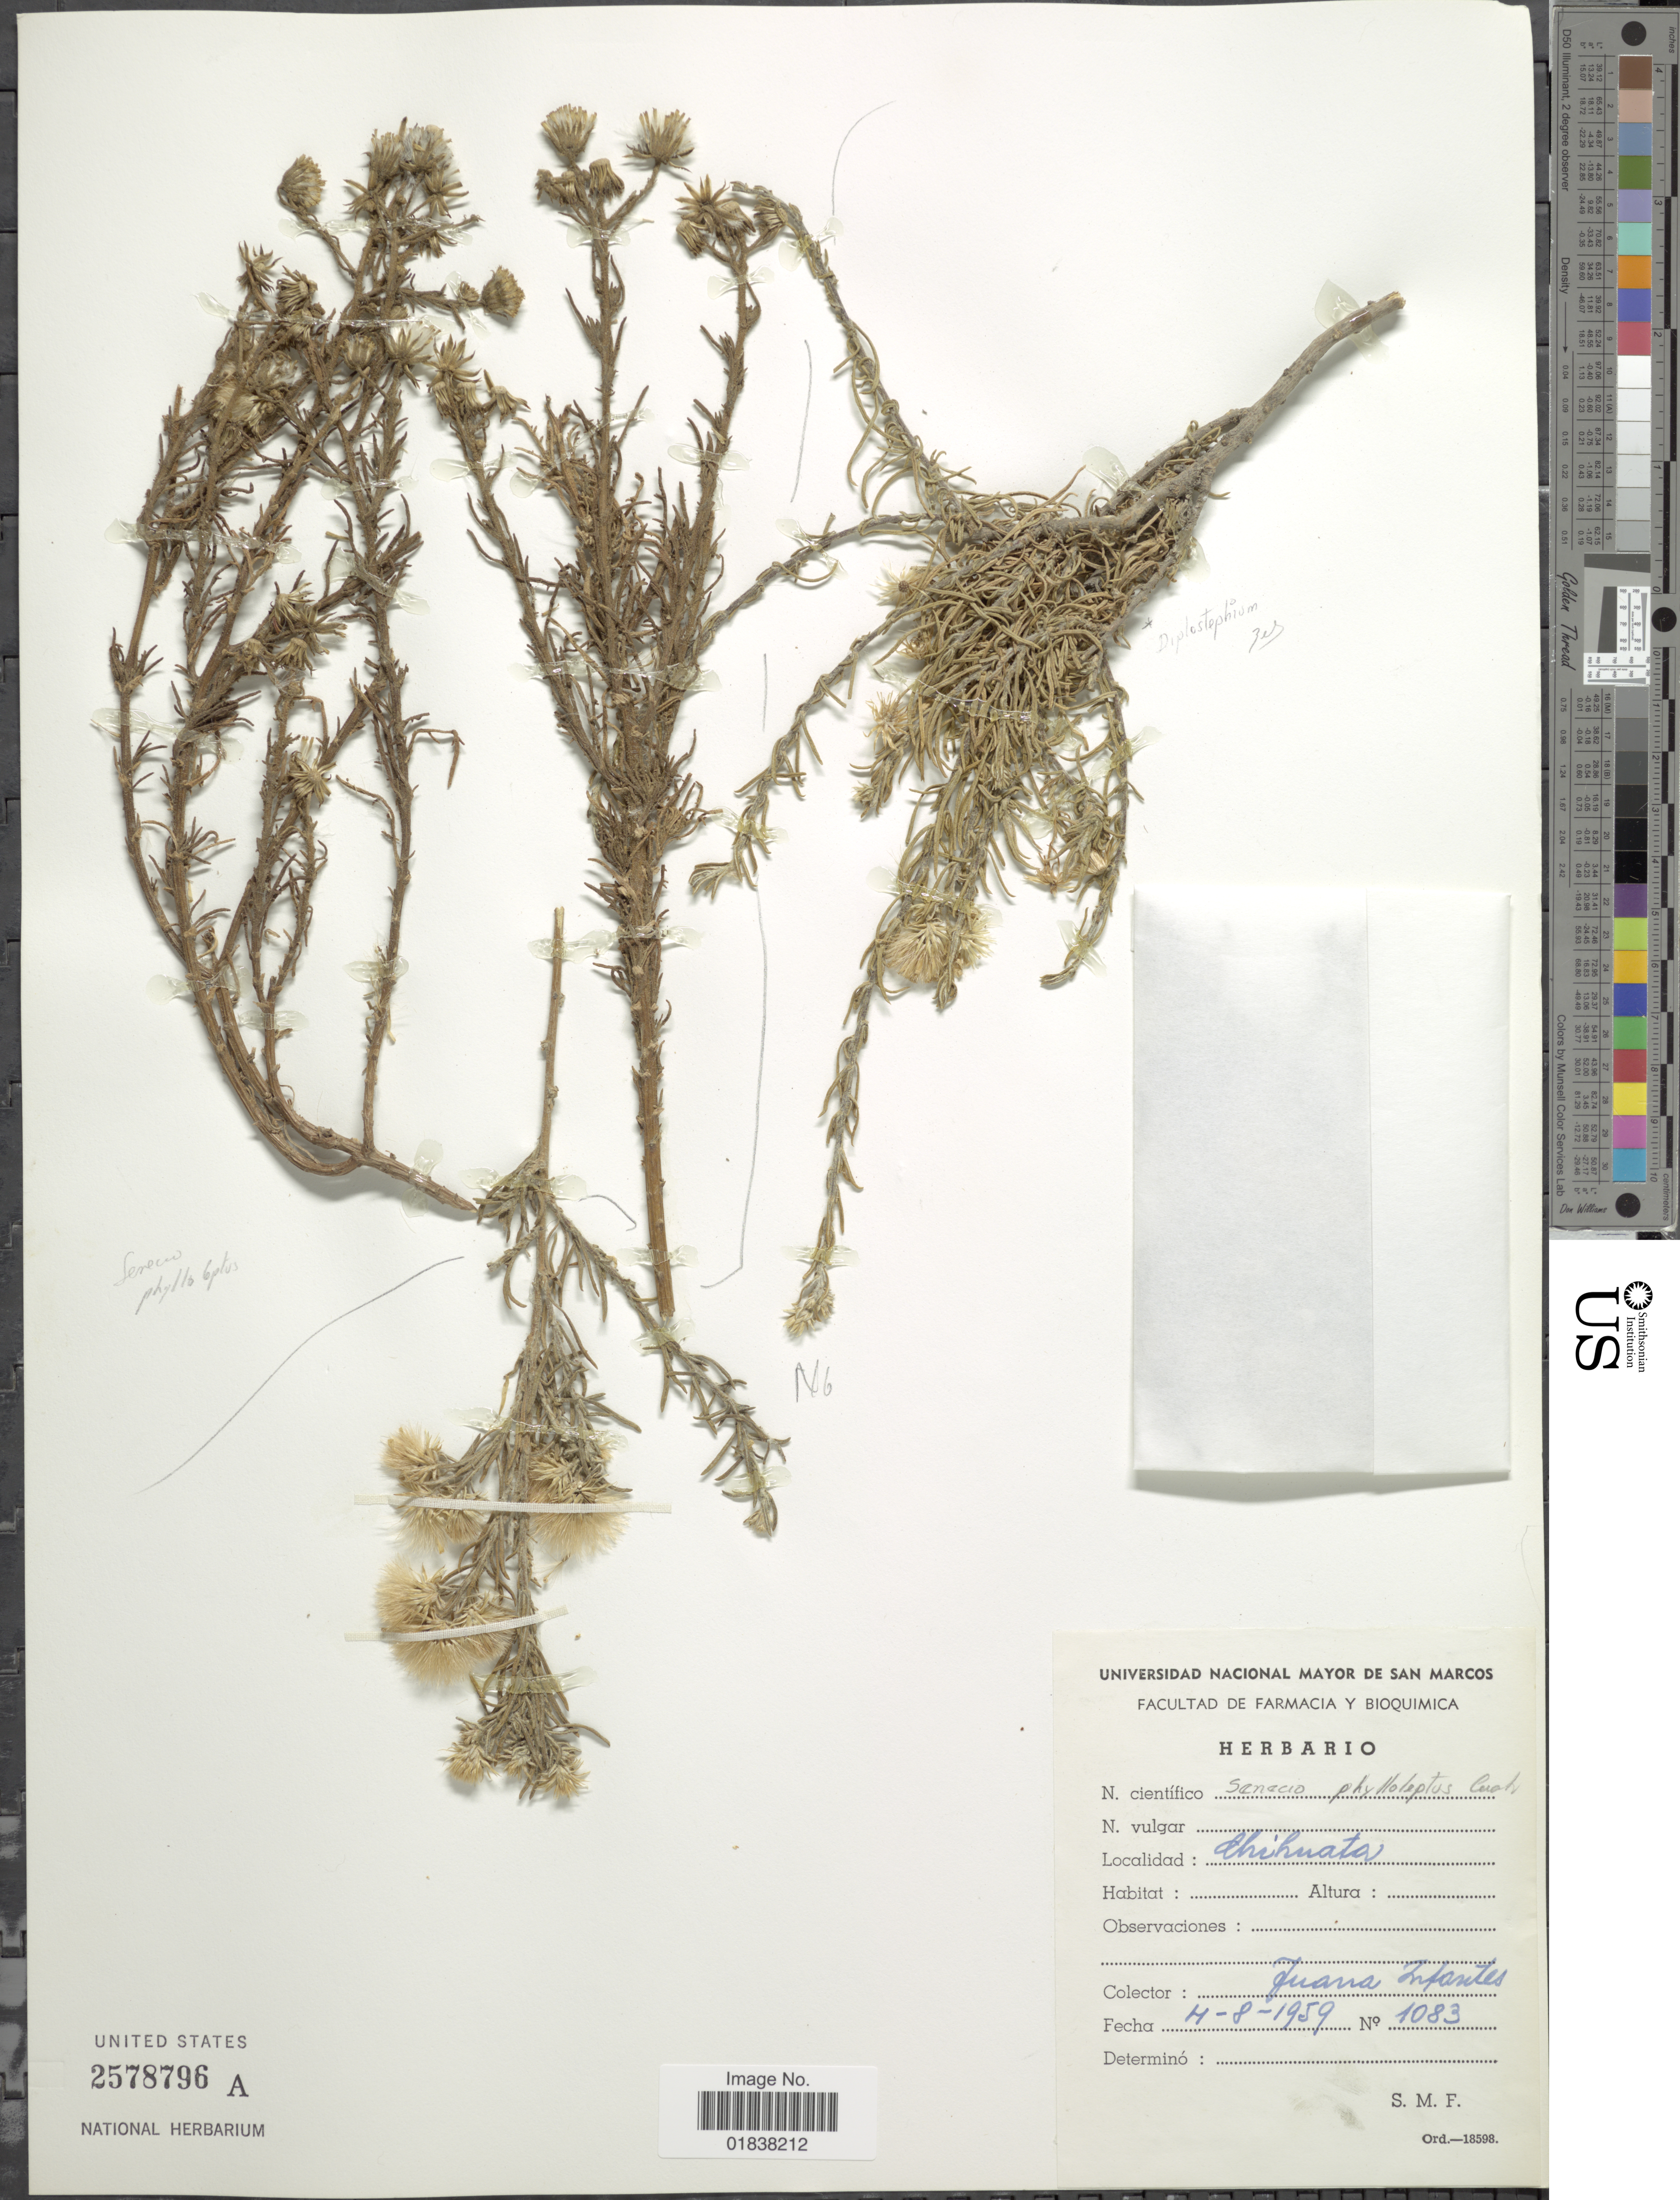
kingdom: Plantae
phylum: Tracheophyta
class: Magnoliopsida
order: Asterales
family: Asteraceae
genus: Senecio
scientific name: Senecio phylloleptus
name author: Cuatrec.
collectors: J. Infantes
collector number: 1083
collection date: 1959-08-04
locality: Chihuata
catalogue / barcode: US 2578796A